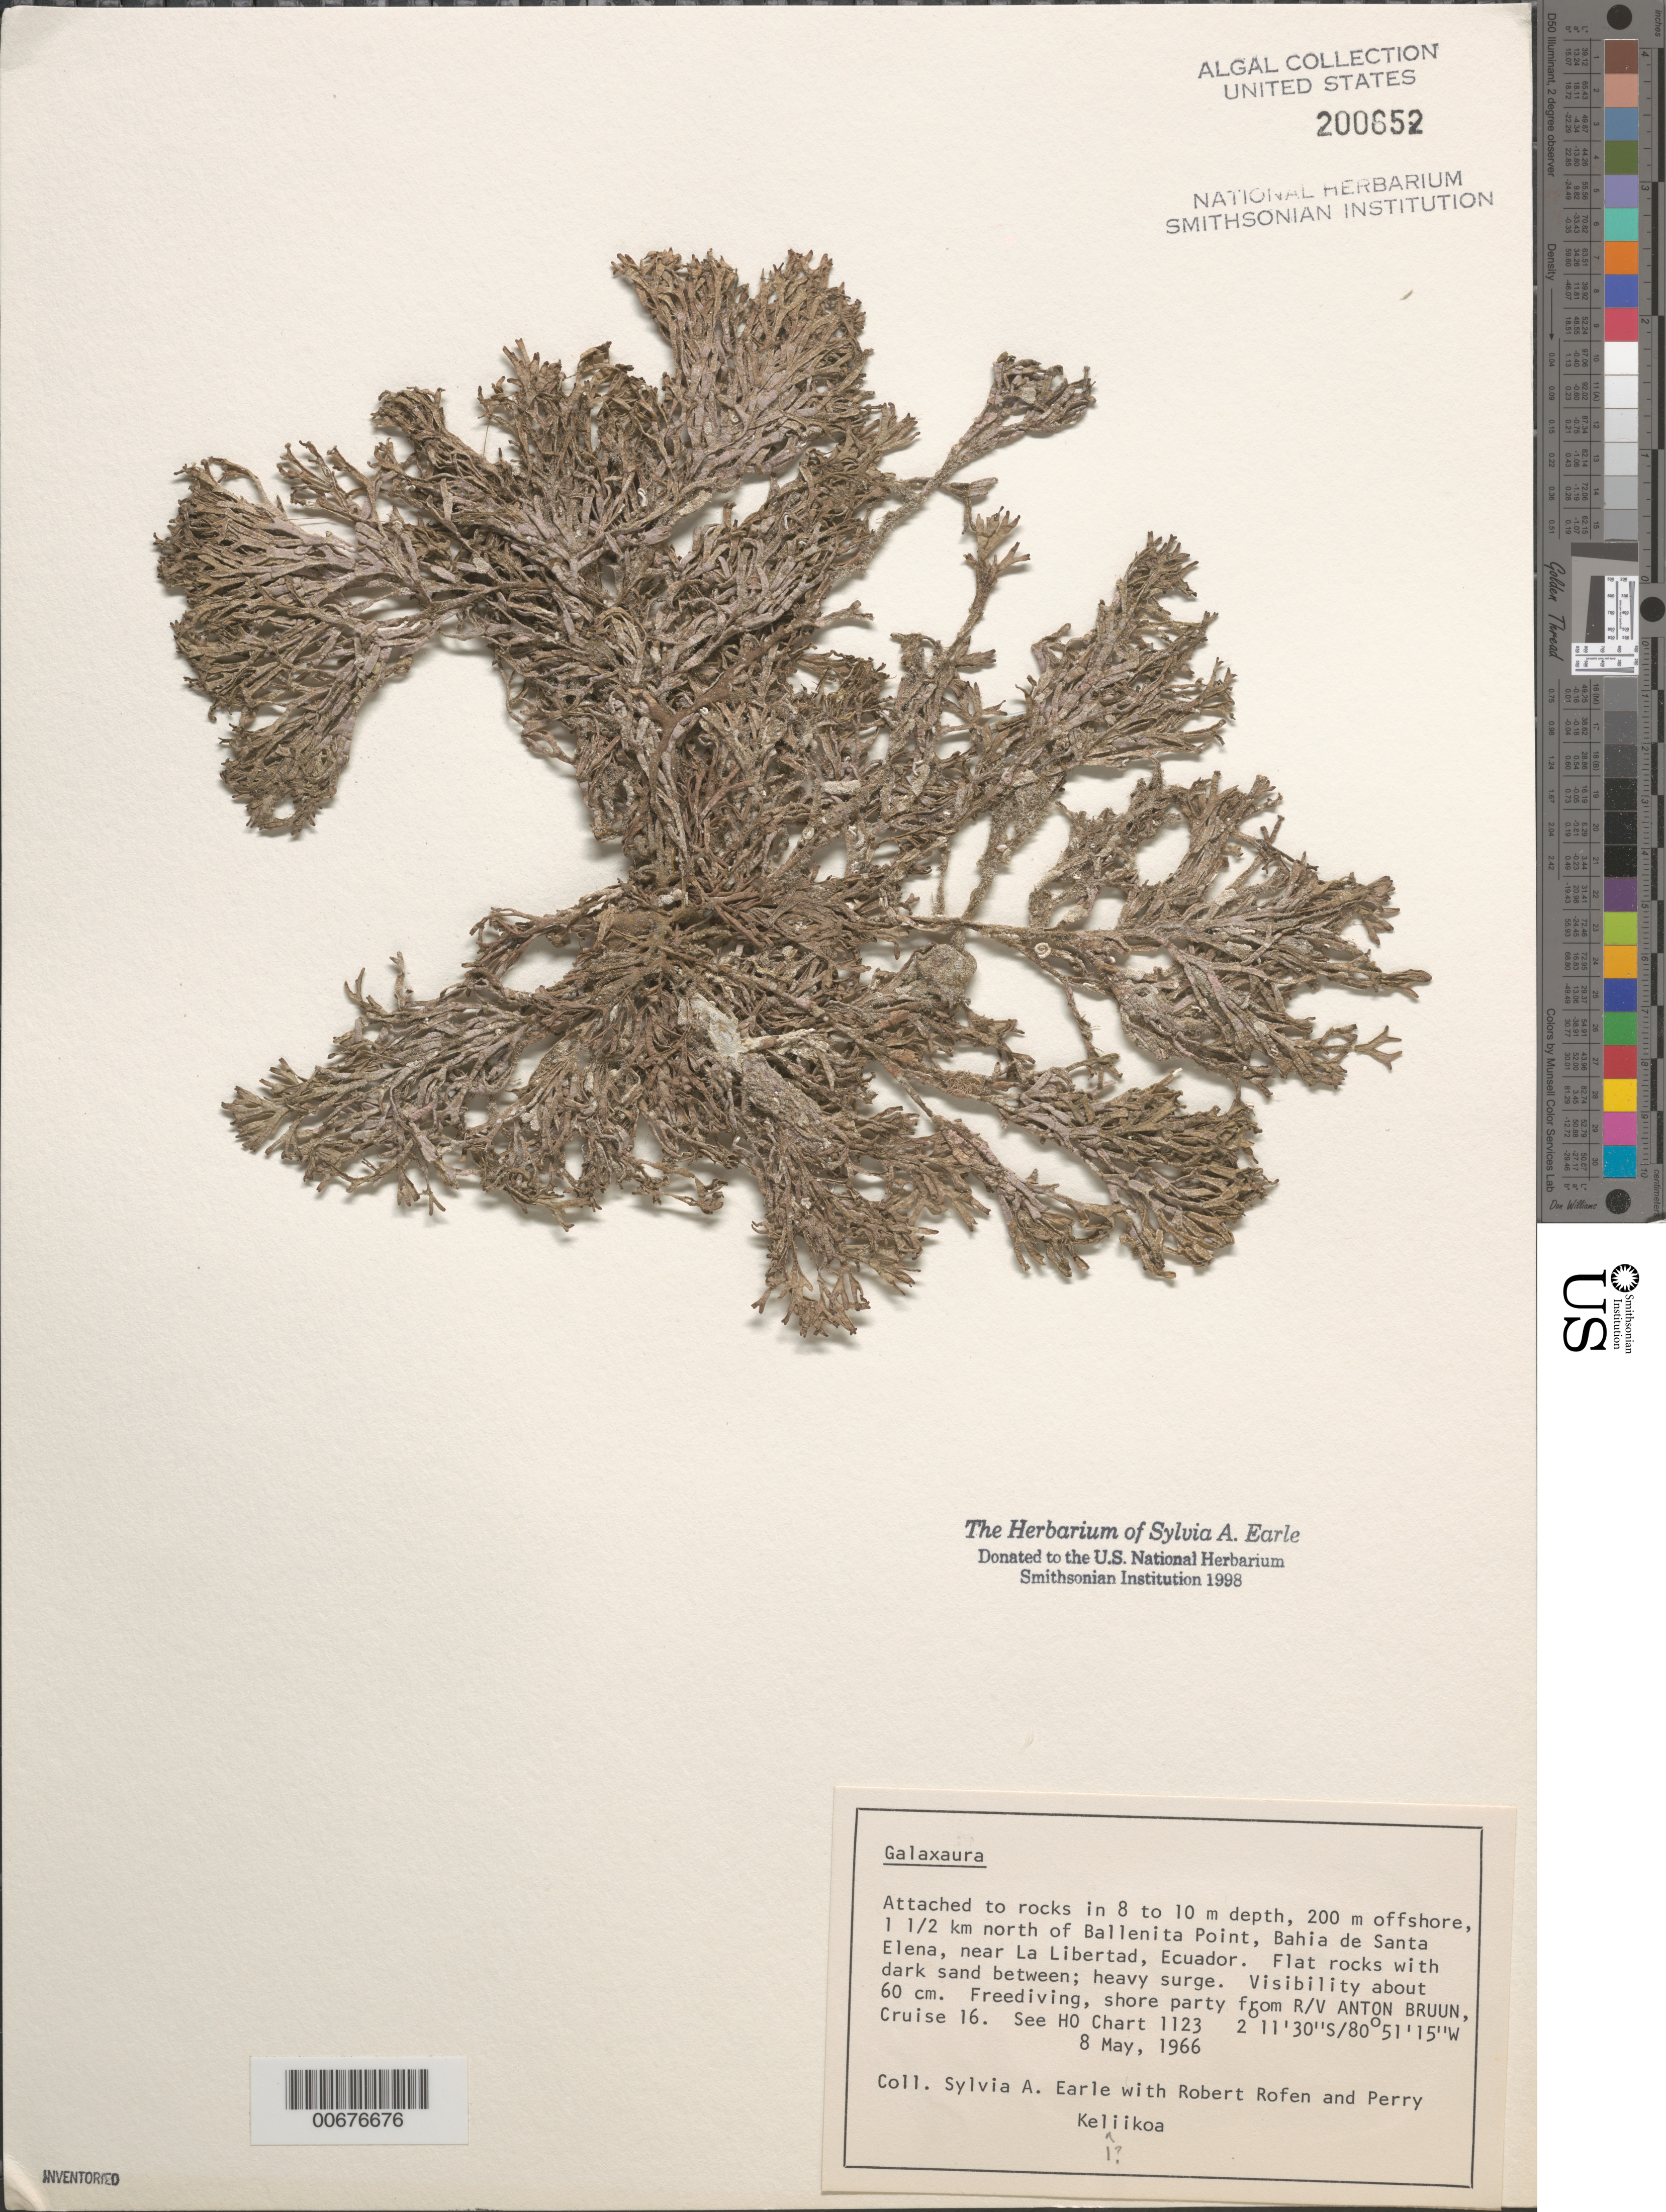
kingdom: Plantae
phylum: Rhodophyta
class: Florideophyceae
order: Nemaliales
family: Galaxauraceae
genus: Galaxaura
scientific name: Galaxaura sp.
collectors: S. A. Earle, R. Rofen & P. Kelliikoa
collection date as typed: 08 May 1966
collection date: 1966-05-08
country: Ecuador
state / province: Guayas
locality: Bahia de Santa Elena, near La Libertad, 1.5 km north of Ballenita Point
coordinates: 2 11' 30" S, 80 51' 15" W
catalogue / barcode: US 200652